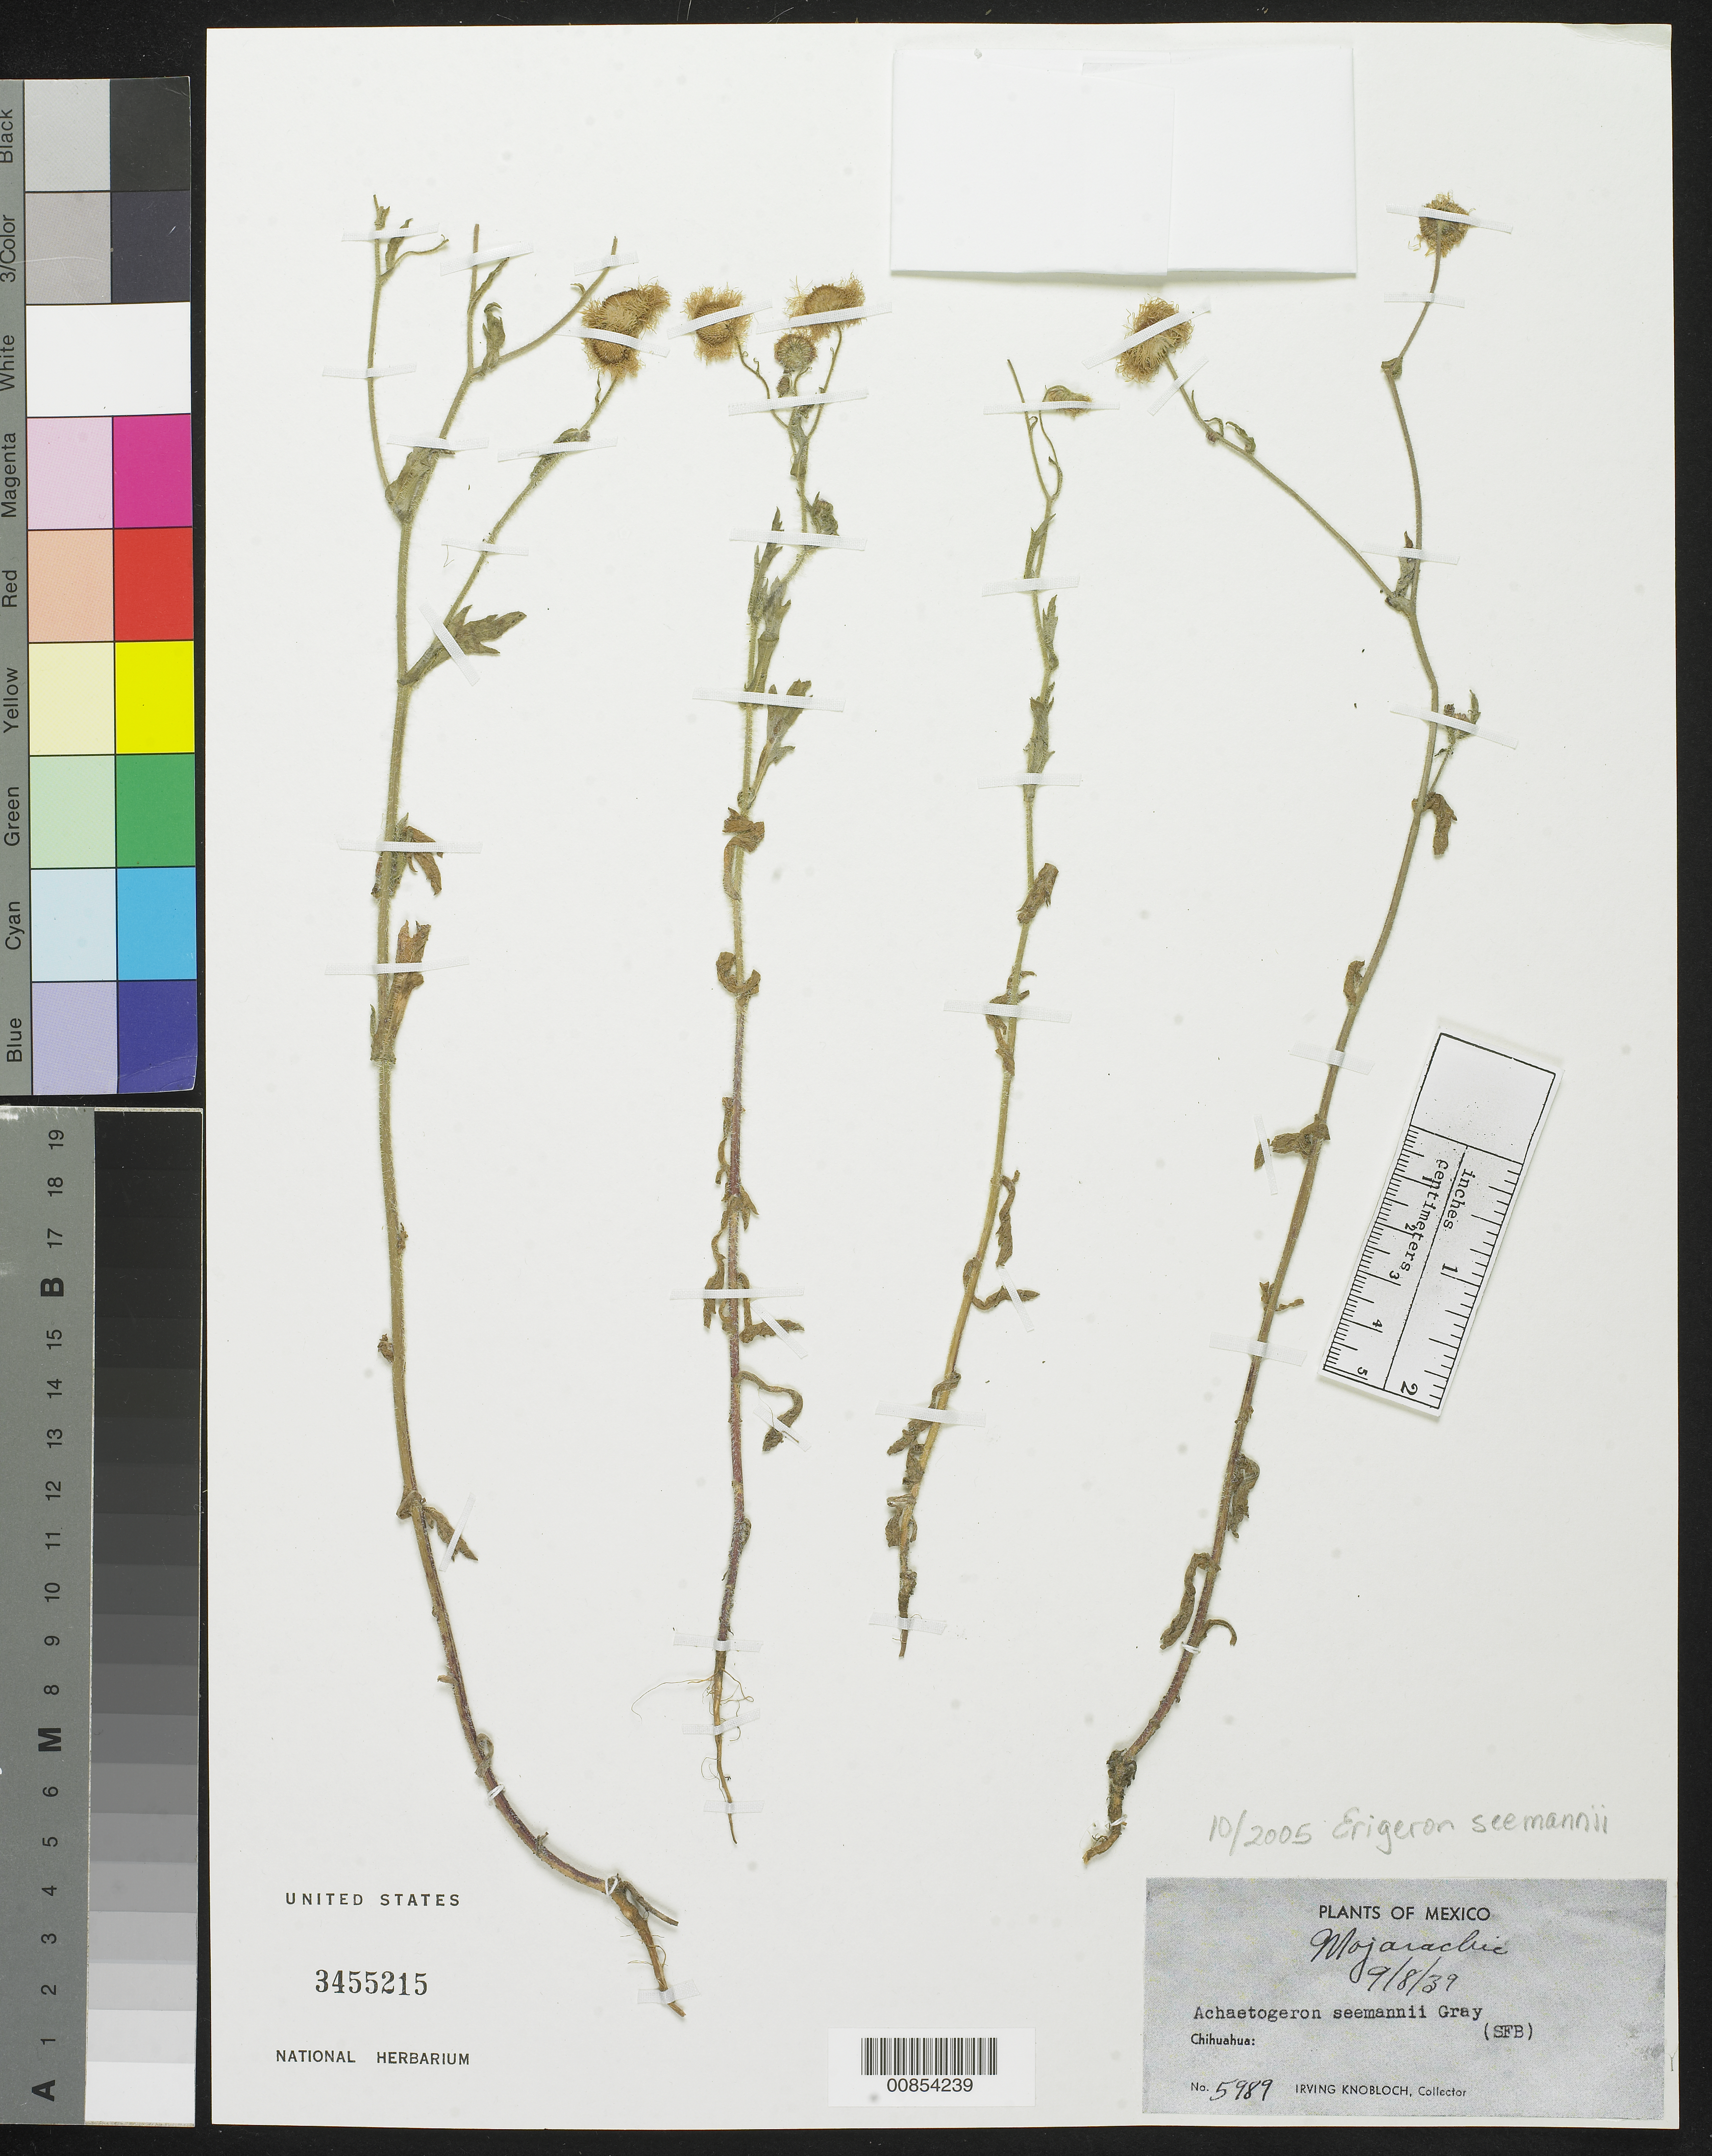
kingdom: Plantae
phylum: Tracheophyta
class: Magnoliopsida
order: Asterales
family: Asteraceae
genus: Erigeron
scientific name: Erigeron seemannii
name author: (Sch. Bip. ex Seem.) Greene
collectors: I. W. Knobloch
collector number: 5989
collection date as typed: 08 Sep 1939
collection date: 1939-09-08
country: Mexico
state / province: Chihuahua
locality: Mojarachic, Chihuahua.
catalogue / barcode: US 3455215